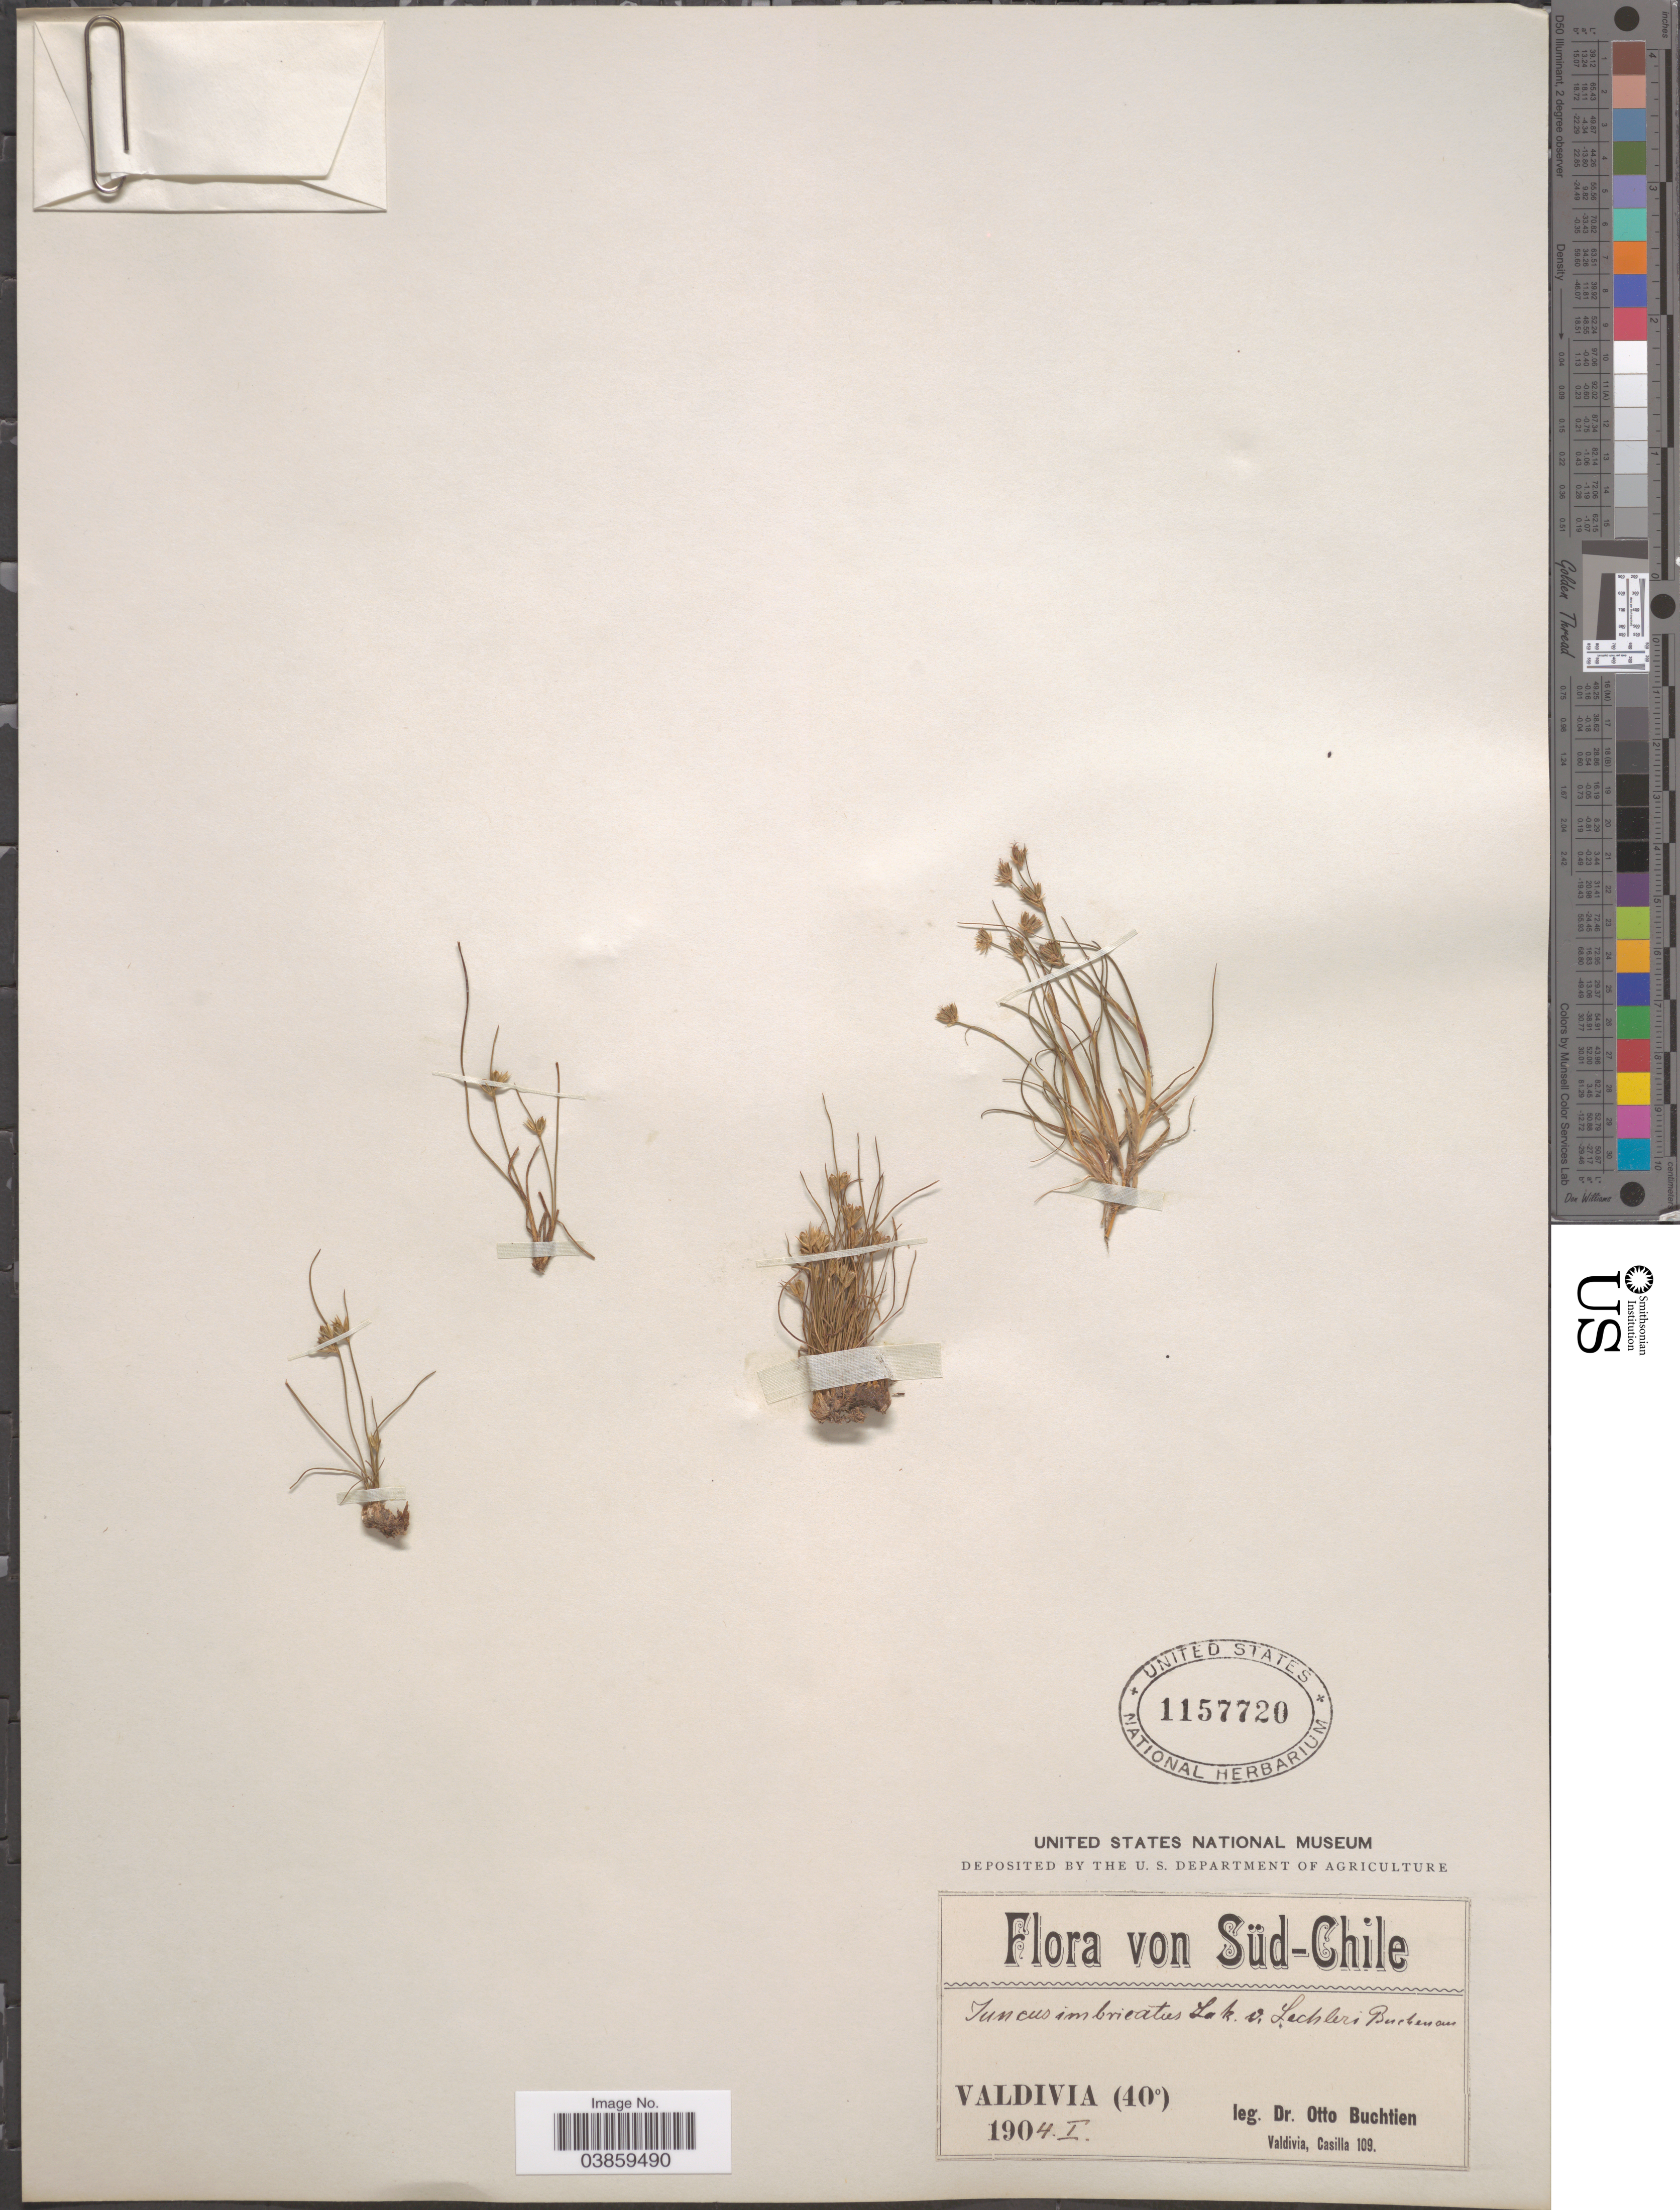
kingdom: Plantae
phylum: Tracheophyta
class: Liliopsida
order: Poales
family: Juncaceae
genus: Juncus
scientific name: Juncus imbricatus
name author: Laharpe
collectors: O. Buchtien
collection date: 1904-01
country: Chile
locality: Süd-Chile. Valdivia.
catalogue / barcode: US 1157720